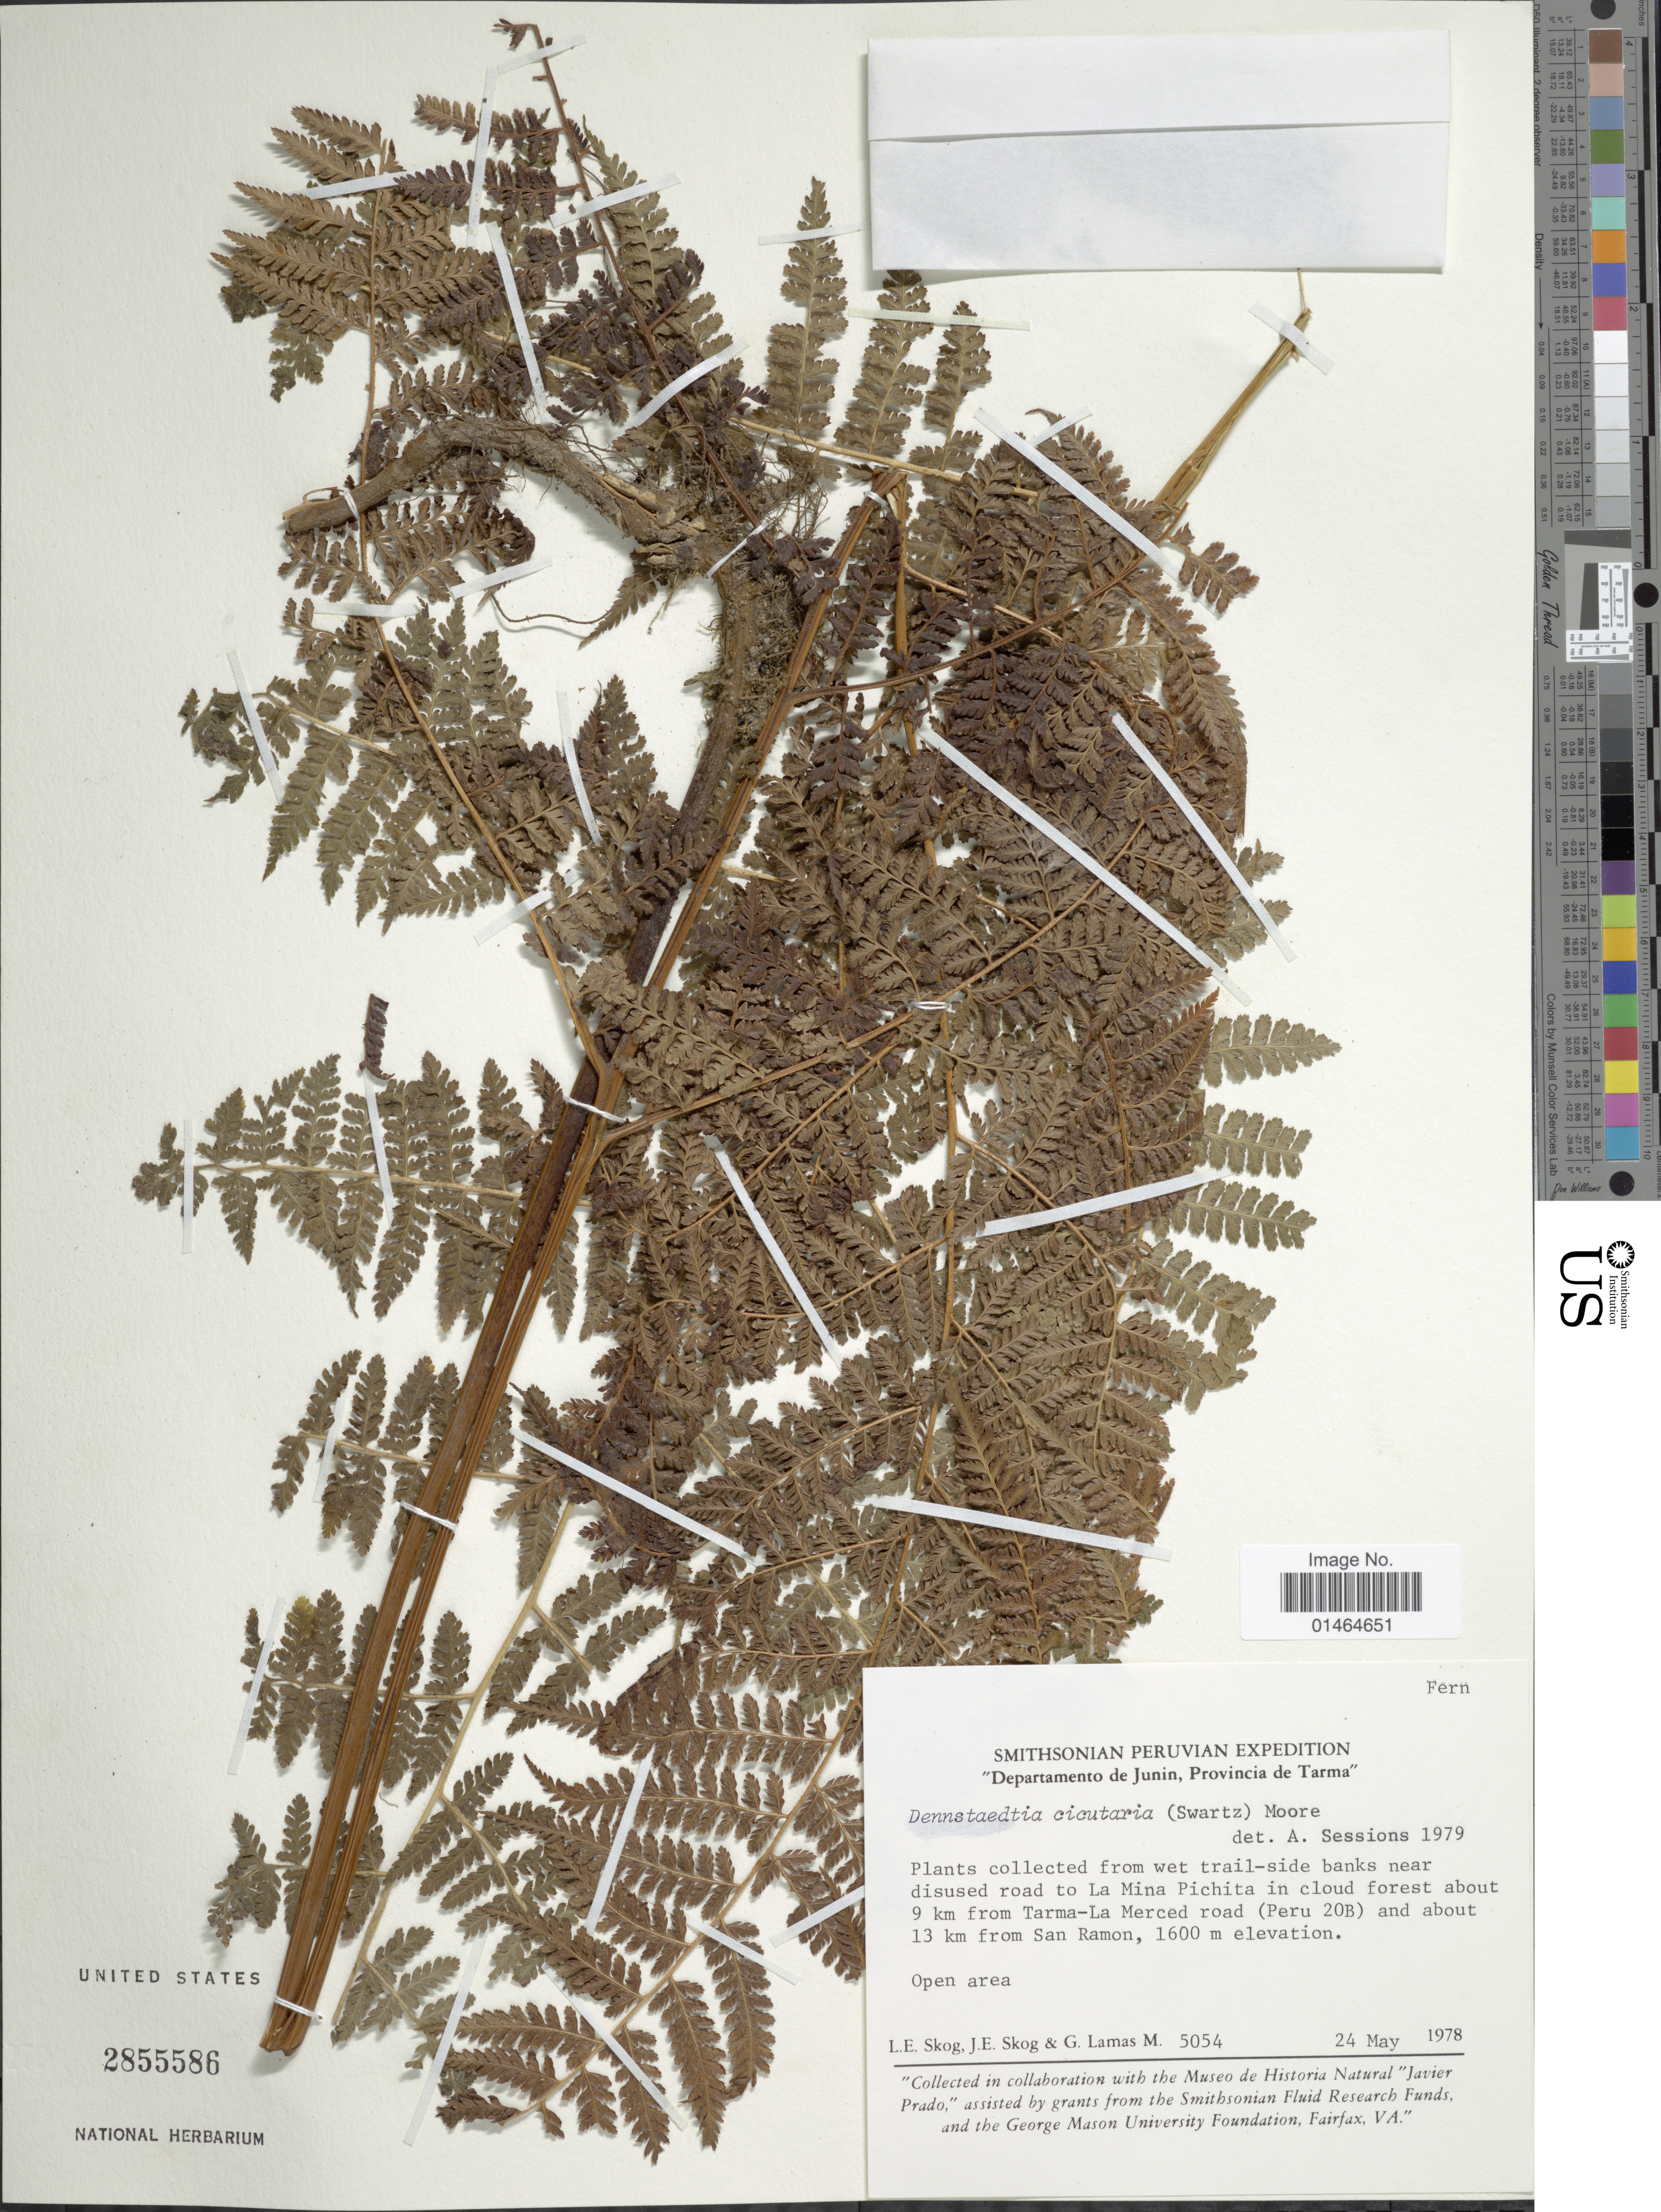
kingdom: Plantae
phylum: Tracheophyta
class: Polypodiopsida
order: Polypodiales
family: Dennstaedtiaceae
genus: Dennstaedtia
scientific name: Dennstaedtia cicutaria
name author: (Sw.) T. Moore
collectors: L. E. Skog, J. E. Skog & G. Lamas M.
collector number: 5054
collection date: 1978-05-24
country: Peru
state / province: Junín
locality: Provincia de Tarma. Plants collected from wet trail-side banks near disused road to La Mina Pichita in cloud forest about 9 km from Tarma-La Merced road (Peru 20B) and about 13 km from San Ramon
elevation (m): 1600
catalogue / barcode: US 2855586